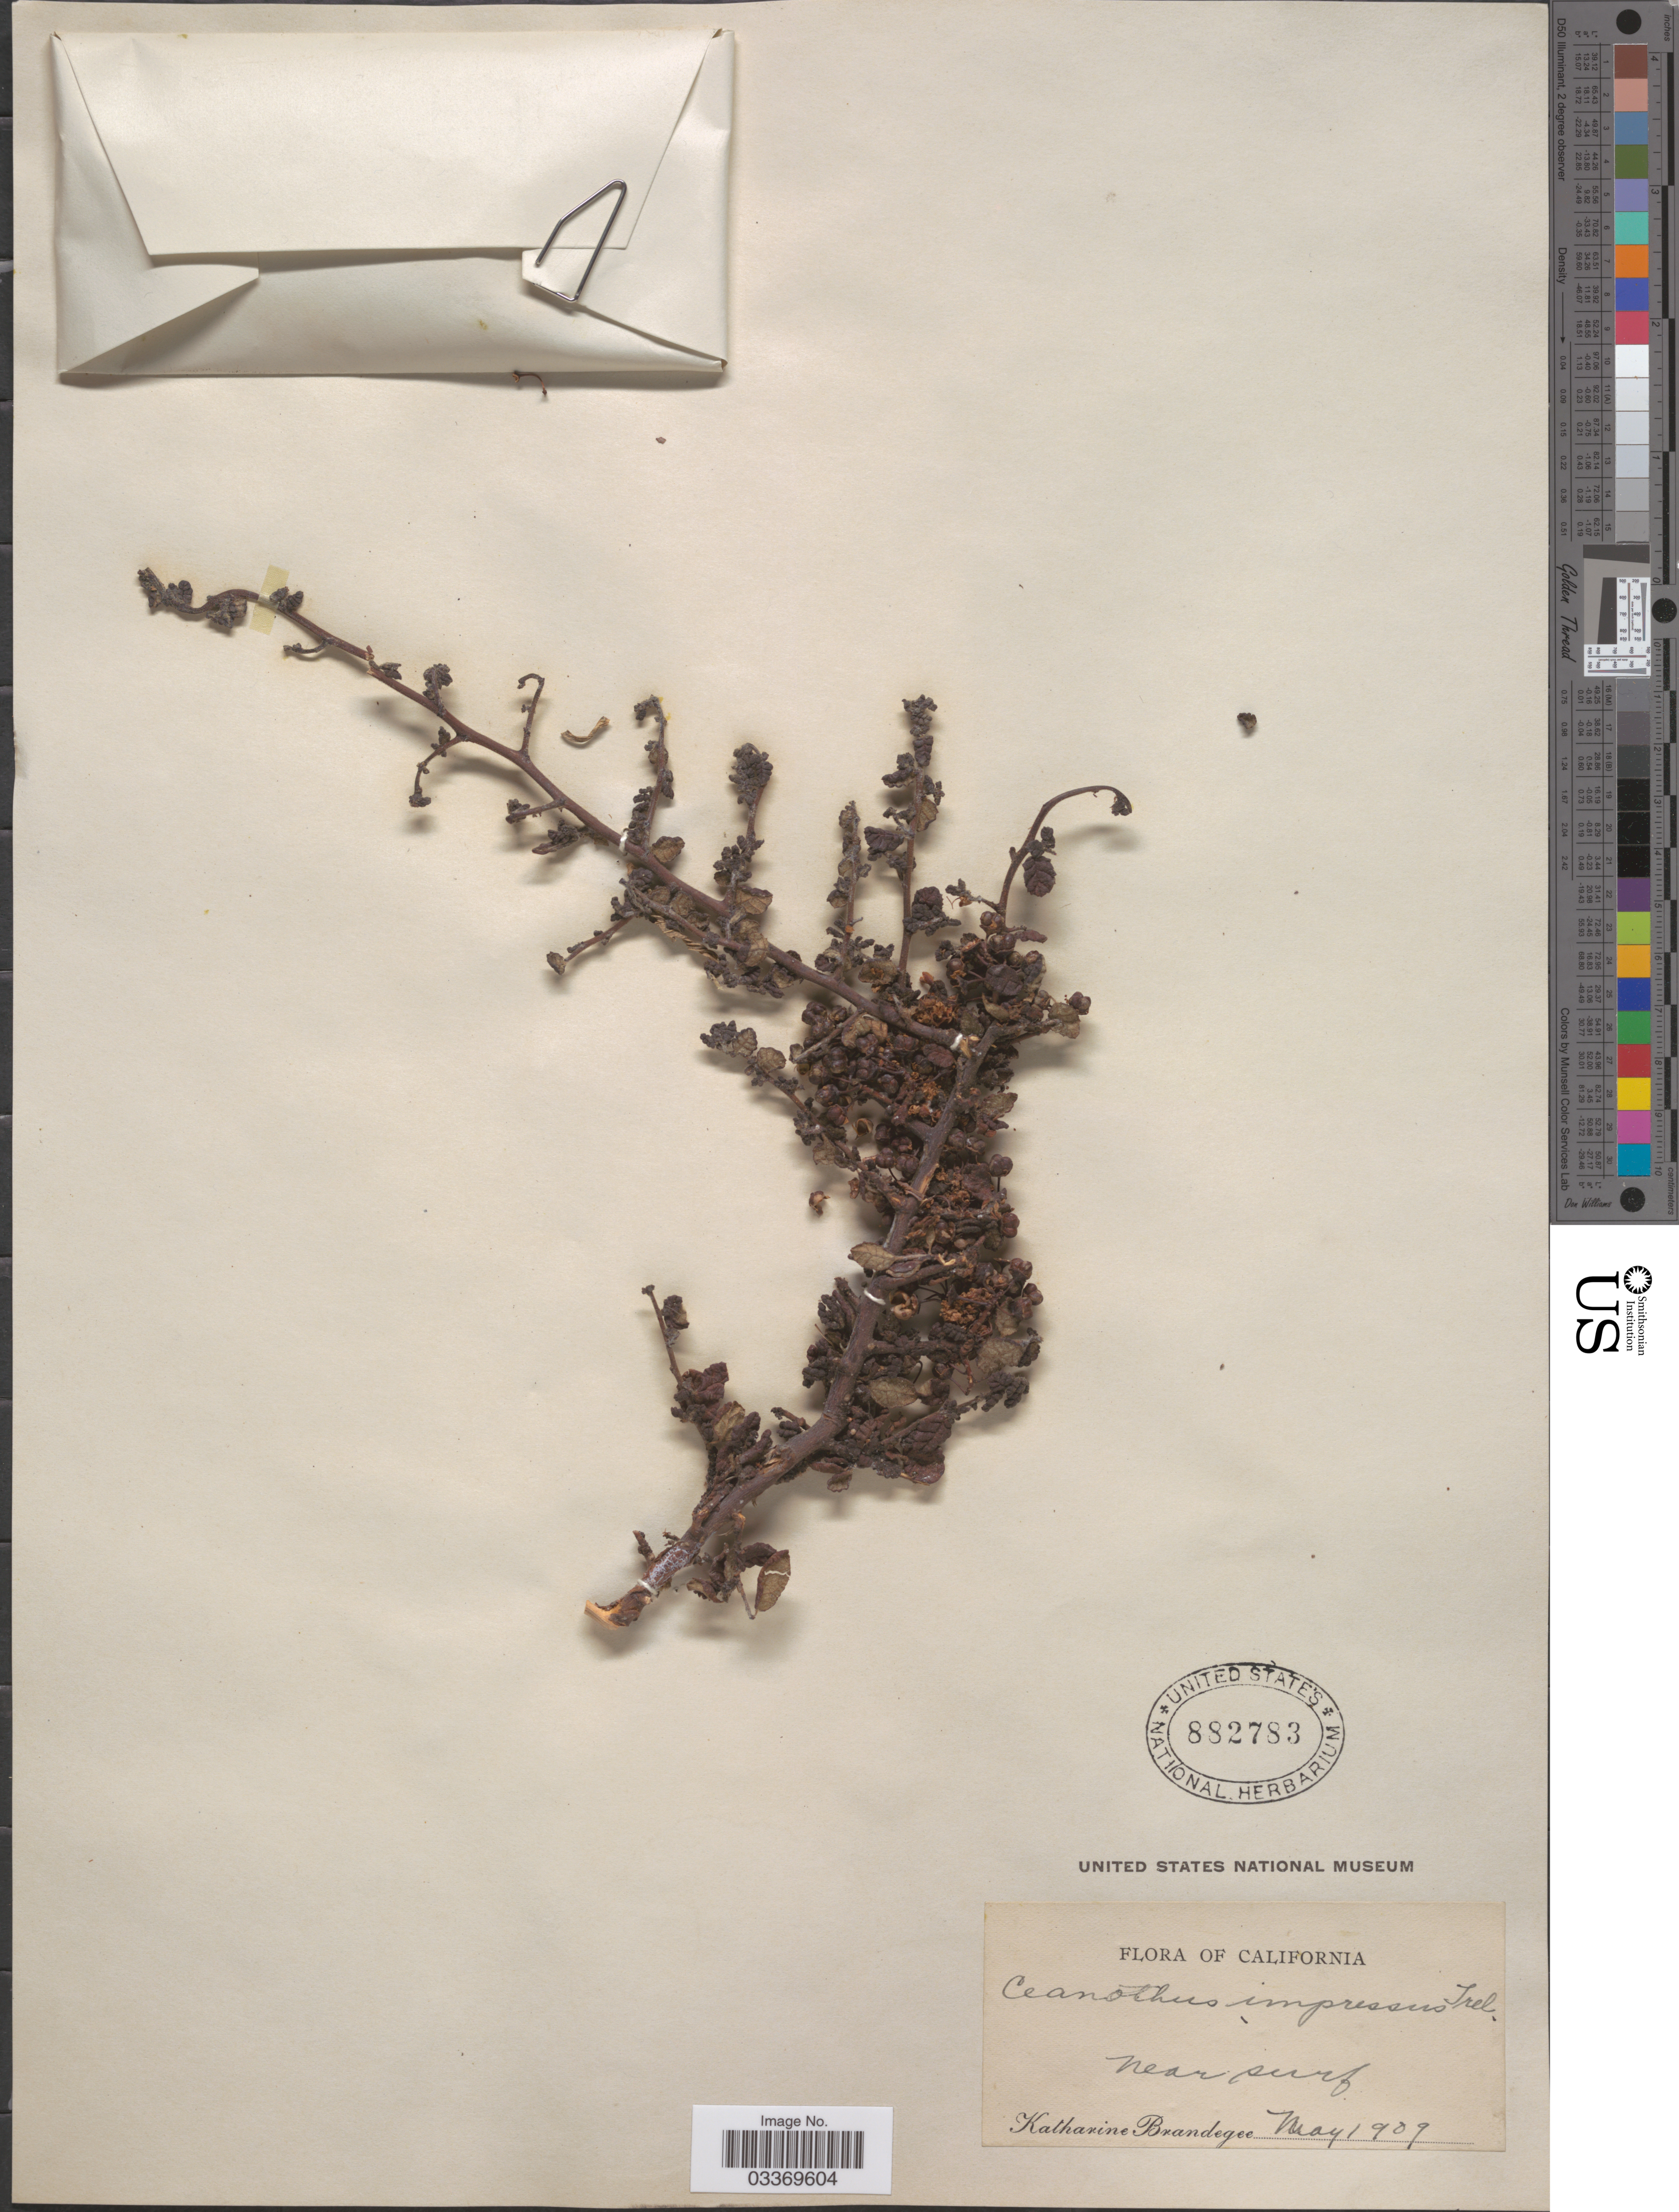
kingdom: Plantae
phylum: Tracheophyta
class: Magnoliopsida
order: Rosales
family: Rhamnaceae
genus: Ceanothus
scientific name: Ceanothus impressus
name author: Trel.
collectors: M. K. Brandegee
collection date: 1909-05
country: United States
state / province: California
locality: Near surf.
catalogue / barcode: US 882783